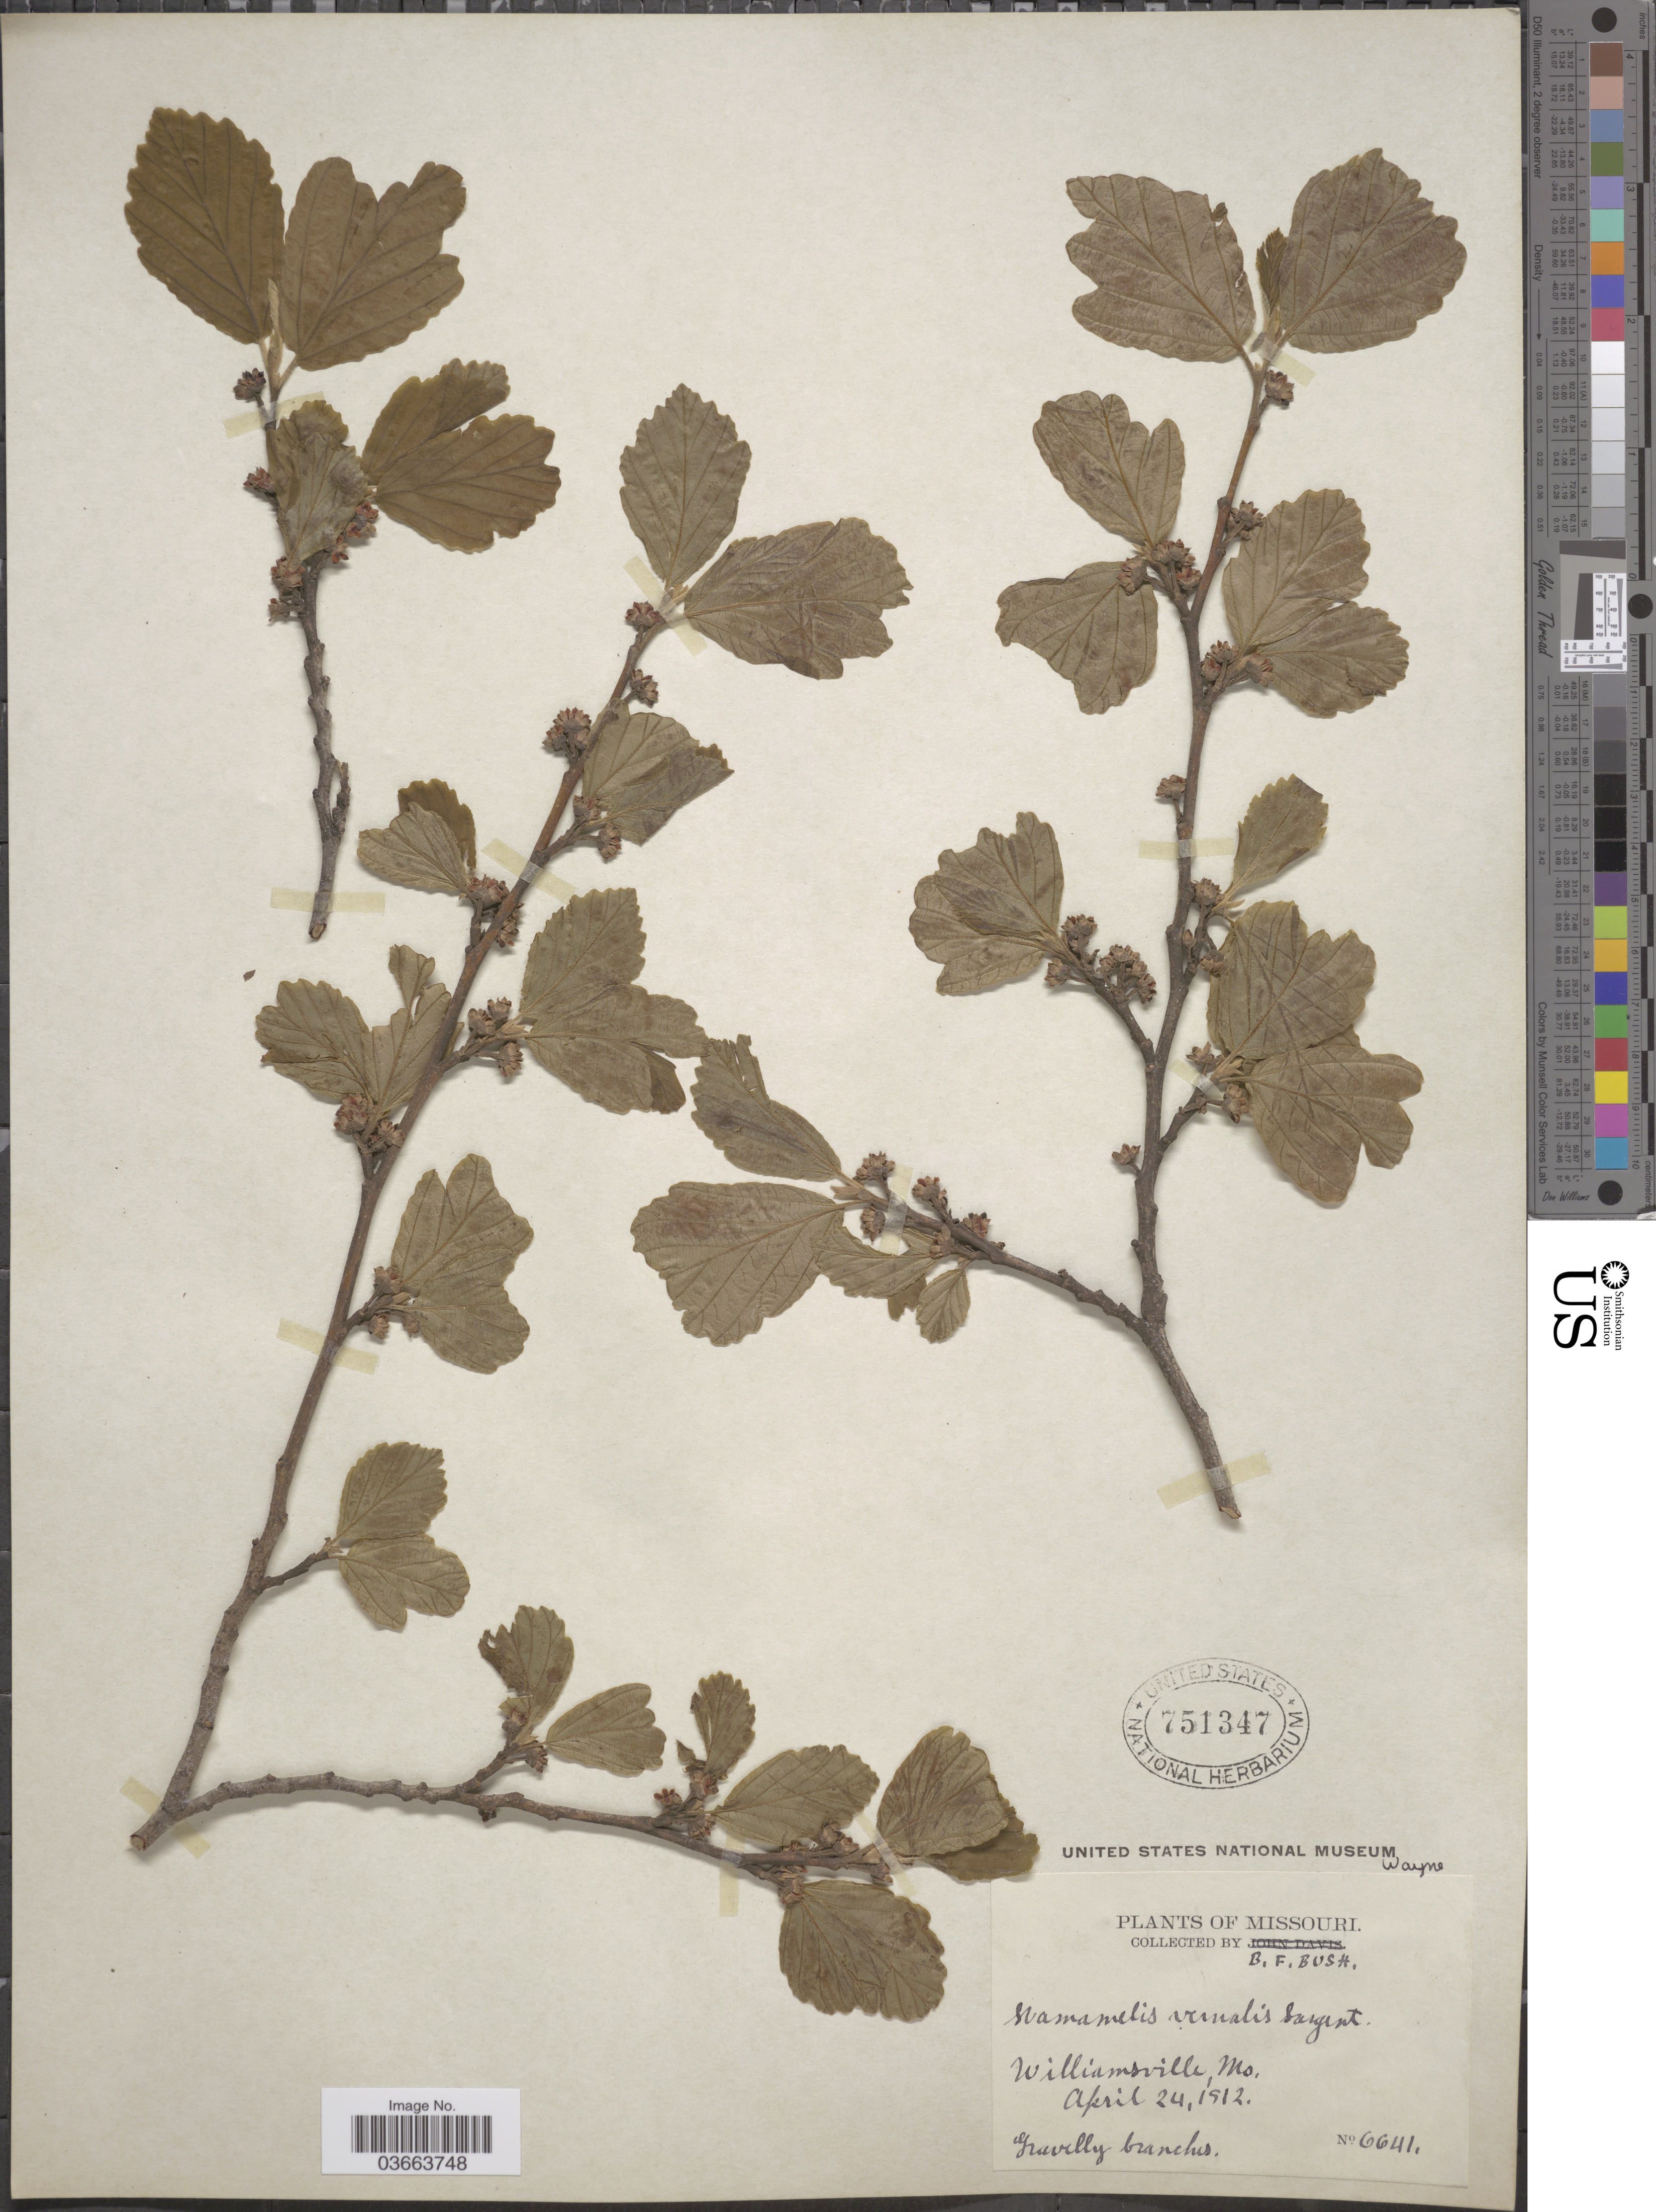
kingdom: Plantae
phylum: Tracheophyta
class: Magnoliopsida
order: Saxifragales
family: Hamamelidaceae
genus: Hamamelis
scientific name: Hamamelis vernalis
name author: Sarg.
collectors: B. F. Bush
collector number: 6641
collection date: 1912-04-24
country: United States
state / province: Missouri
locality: Williamsville.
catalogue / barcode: US 751347